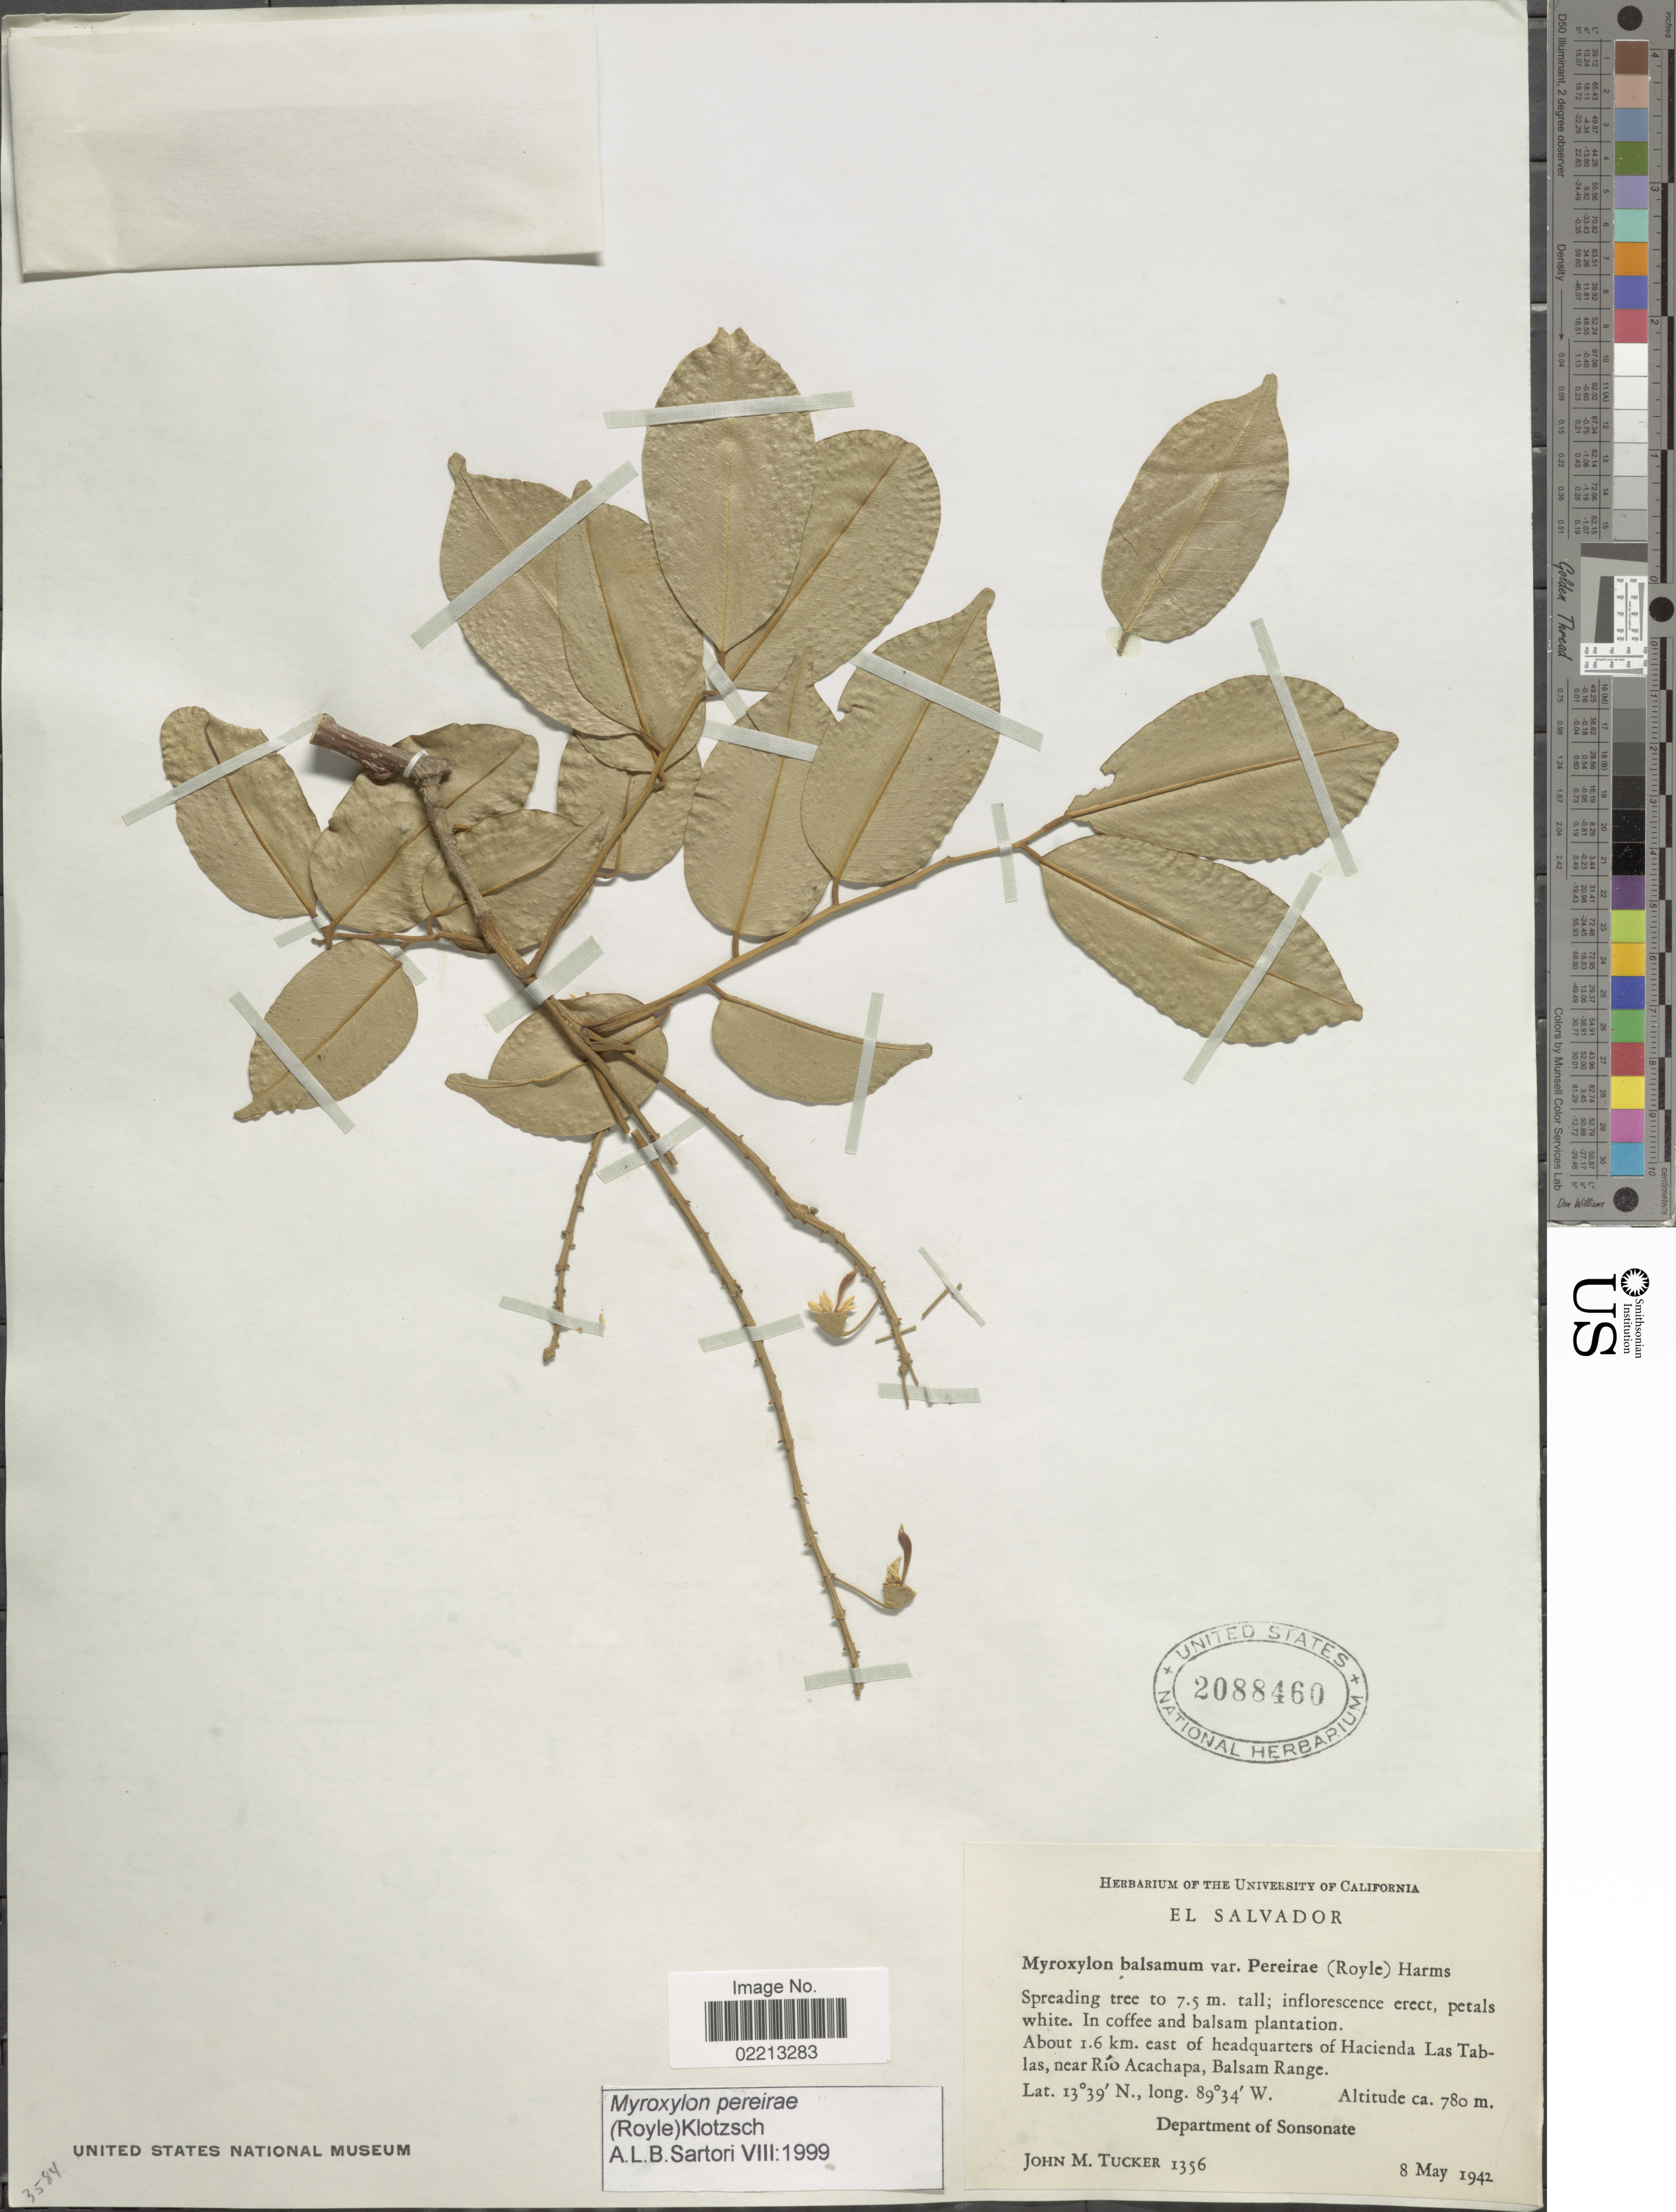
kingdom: Plantae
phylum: Tracheophyta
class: Magnoliopsida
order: Fabales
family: Fabaceae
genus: Myroxylon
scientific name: Myroxylon pereirae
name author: (Royle) Klotzsch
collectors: J. M. Tucker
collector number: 1356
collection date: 1942-05-08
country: El Salvador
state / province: Sonsonate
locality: About 1.6 km. east of headquarters of Hacienda Las Tablas, near Rio Acachapa, Balsam Range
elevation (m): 780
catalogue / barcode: US 2088460